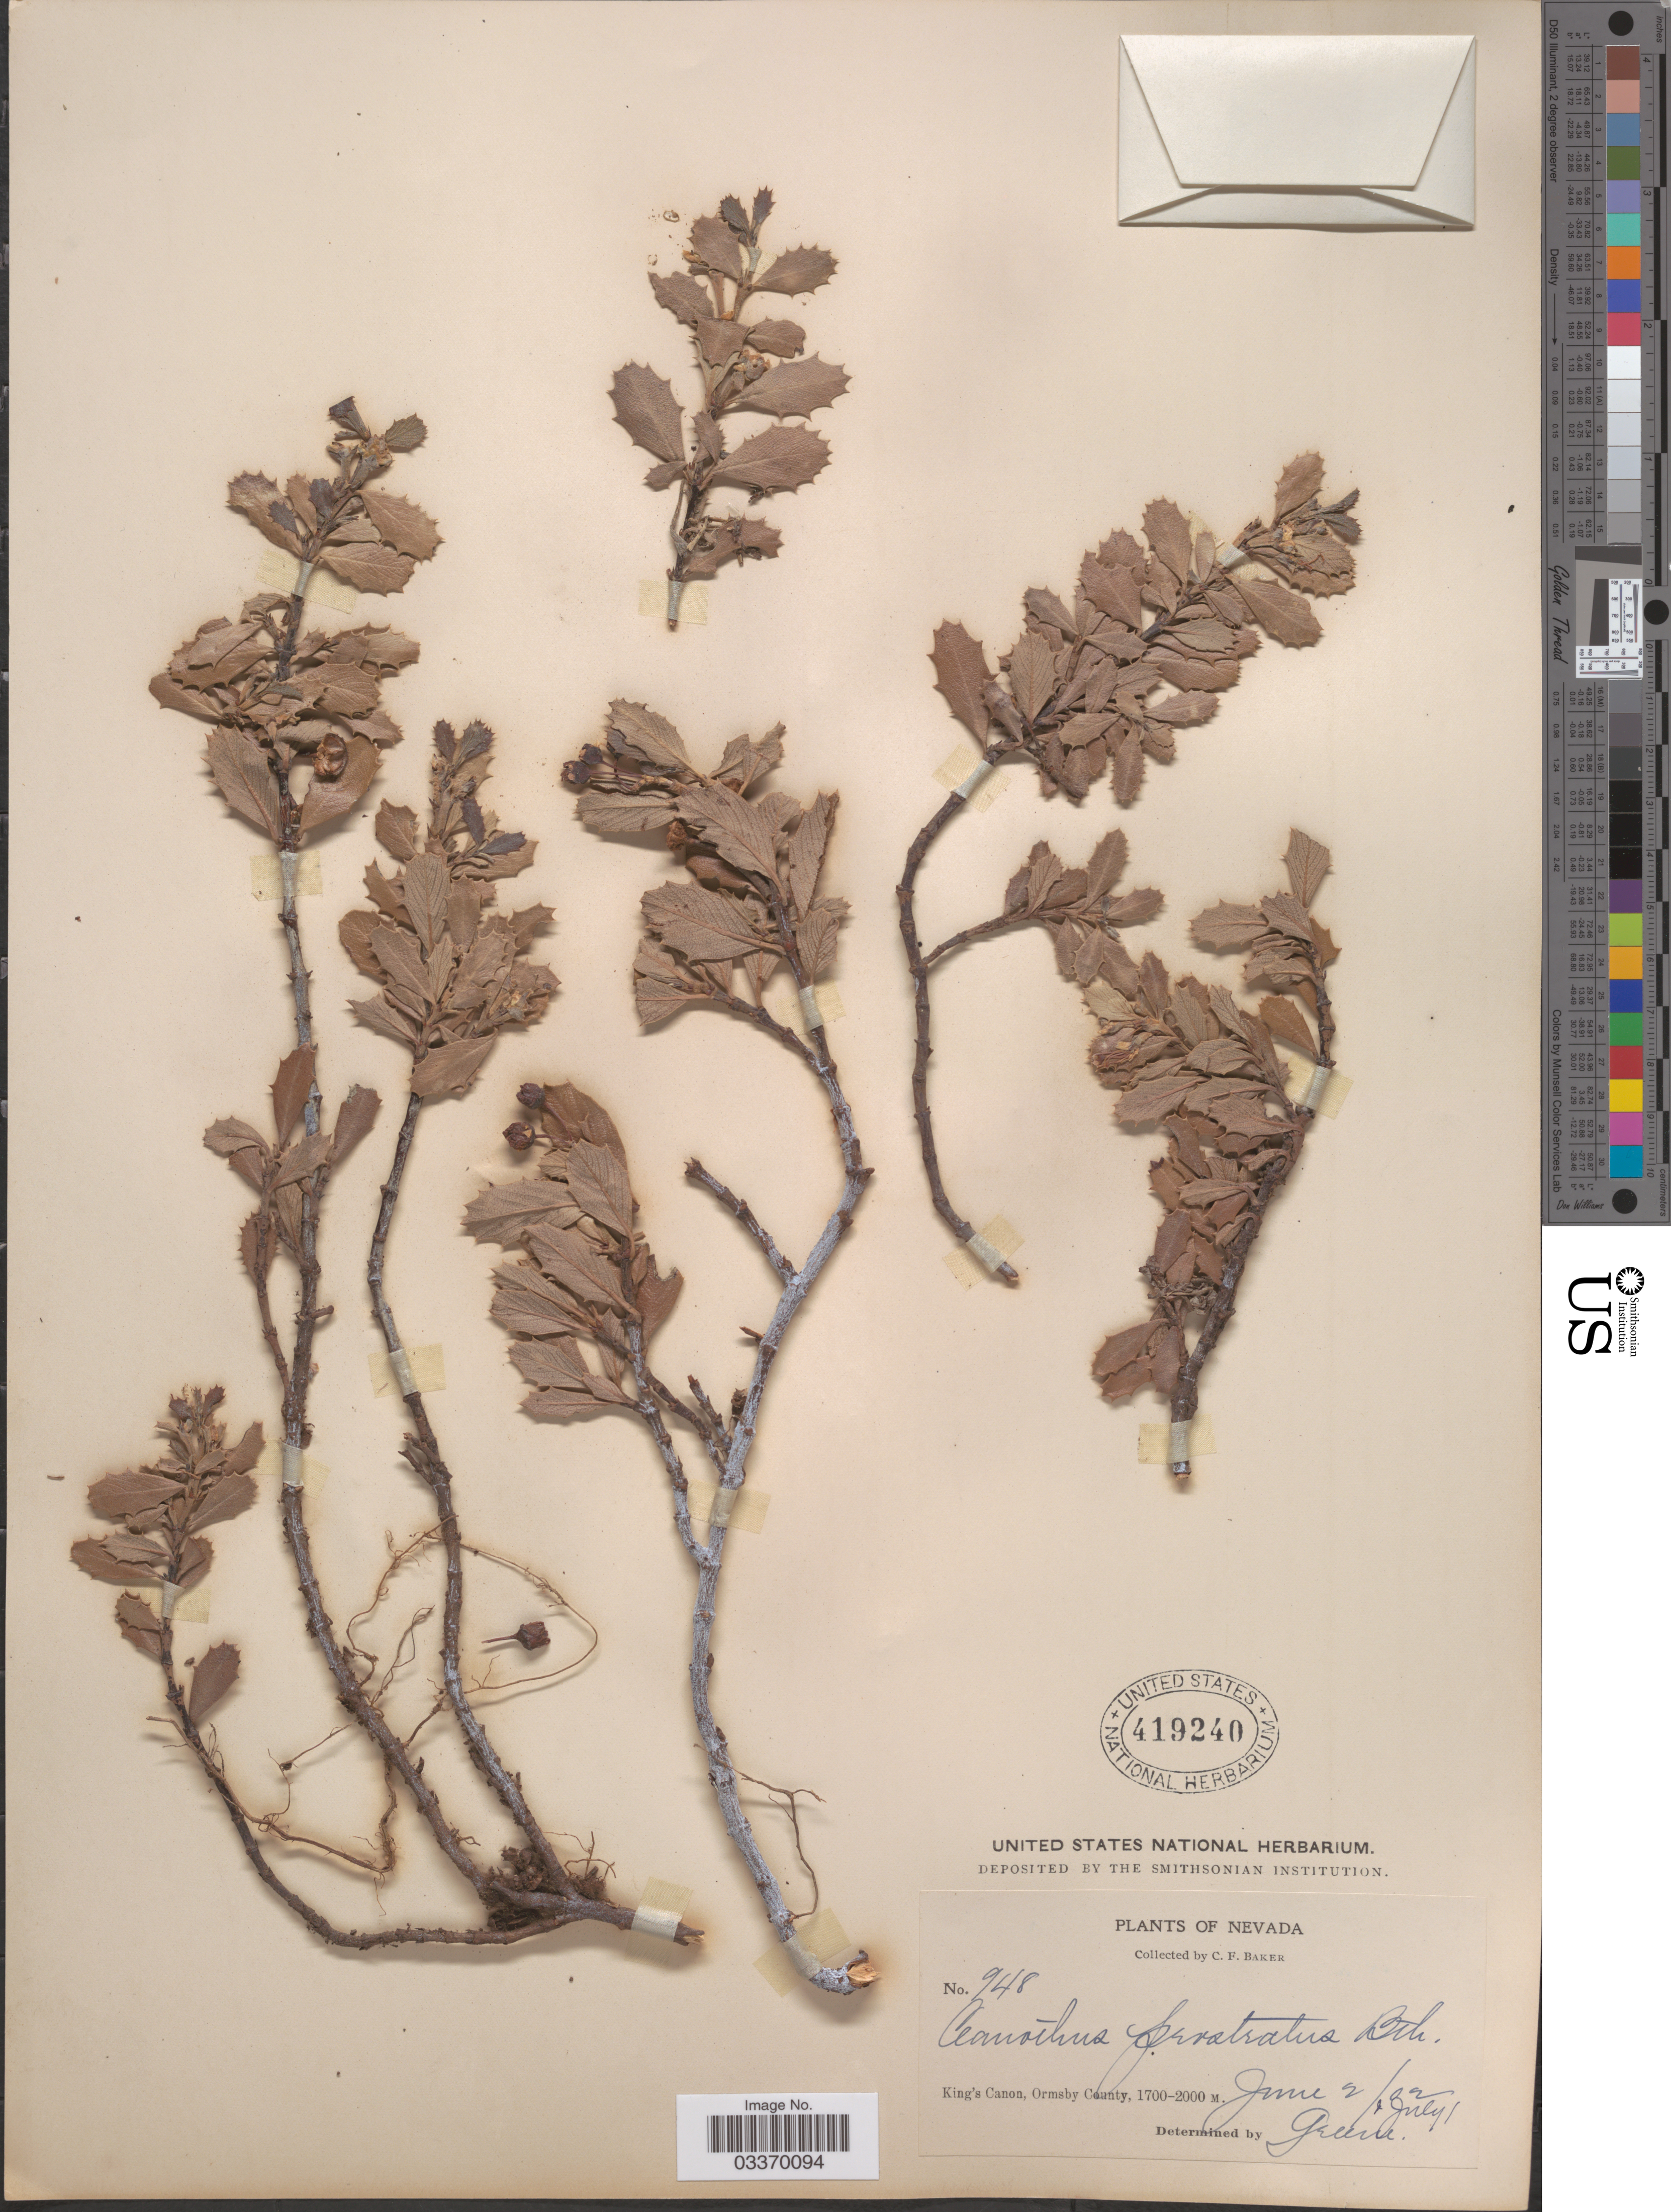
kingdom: Plantae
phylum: Tracheophyta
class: Magnoliopsida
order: Rosales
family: Rhamnaceae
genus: Ceanothus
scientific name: Ceanothus prostratus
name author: Benth.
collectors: C. F. Baker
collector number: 948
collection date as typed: Transcribed d/m/y: 2/6/2 to 1/7/2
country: United States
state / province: Nevada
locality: King's Canon, Ormsby County.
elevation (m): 1700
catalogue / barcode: US 419240